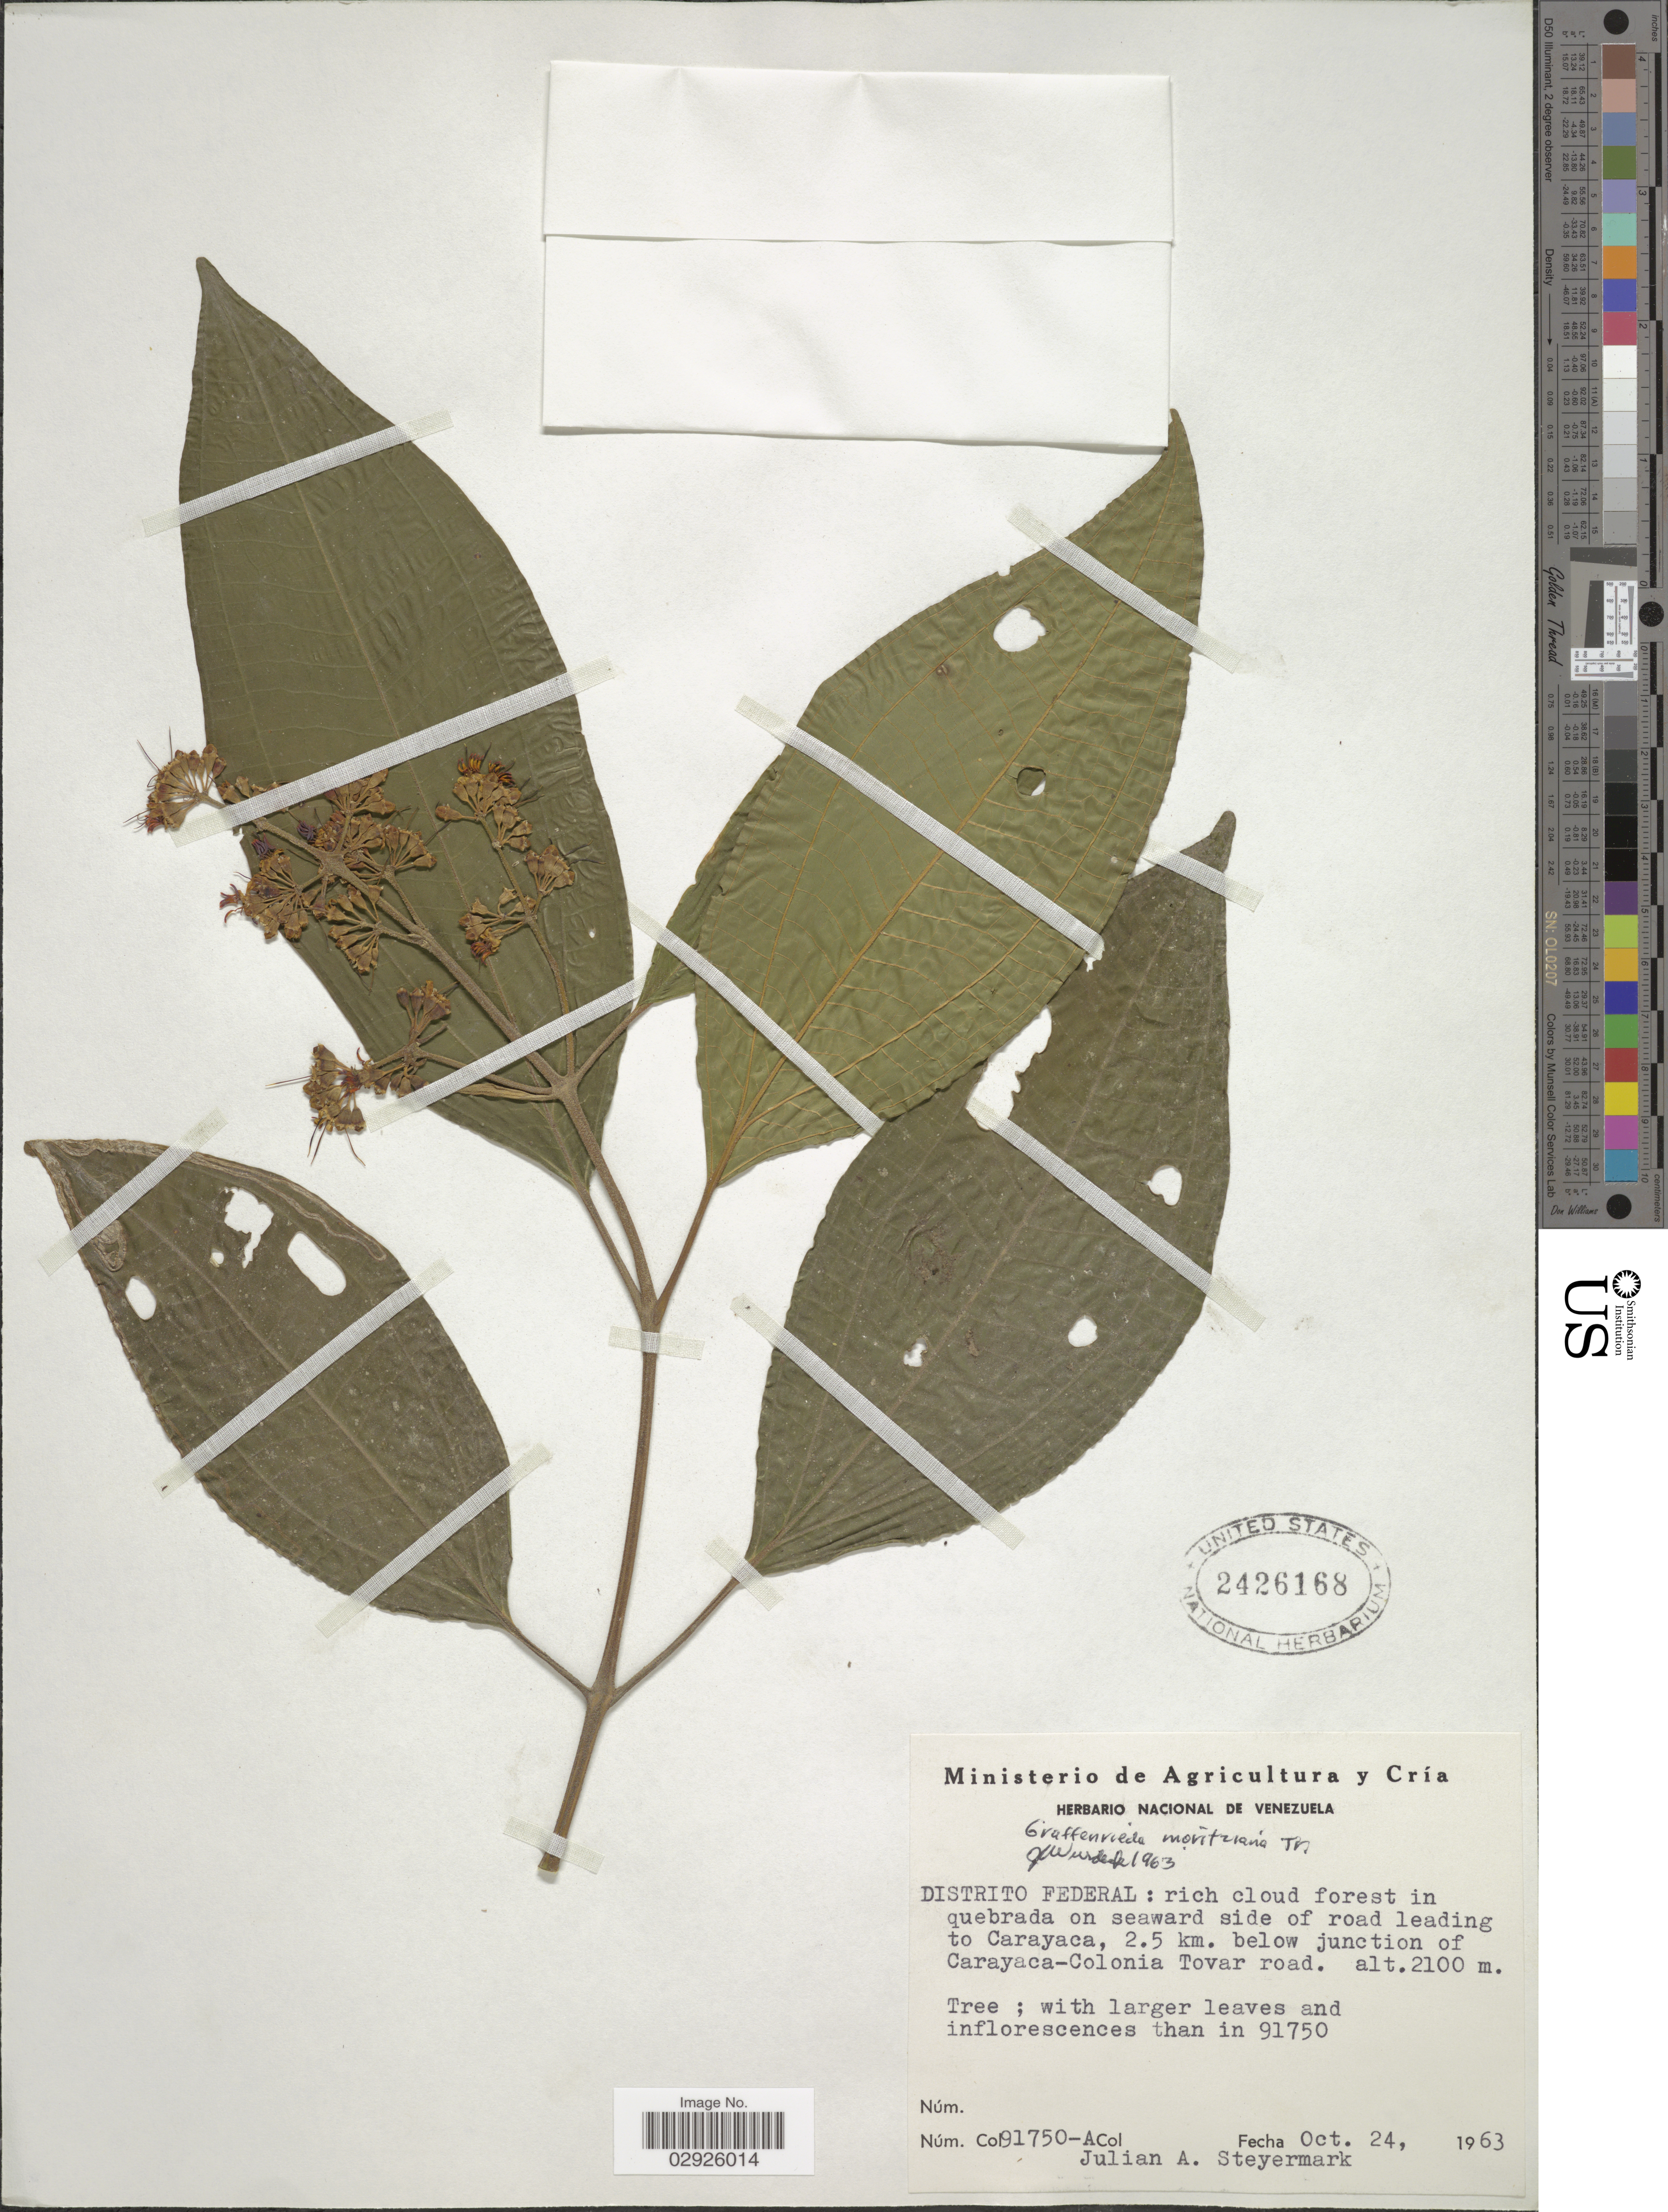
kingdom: Plantae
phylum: Tracheophyta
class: Magnoliopsida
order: Myrtales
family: Melastomataceae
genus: Graffenrieda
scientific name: Graffenrieda moritziana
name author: Triana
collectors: J. Steyermark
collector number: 91750-A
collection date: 1963-10-24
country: Venezuela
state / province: Distrito Federal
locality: Distrito Federal: rich cloud forest in quebrada on seaward side of road leading to Carayaca, 2.5 km. below junction of Carayaca-Colonia Tovar road.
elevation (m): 2100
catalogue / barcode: US 2426168